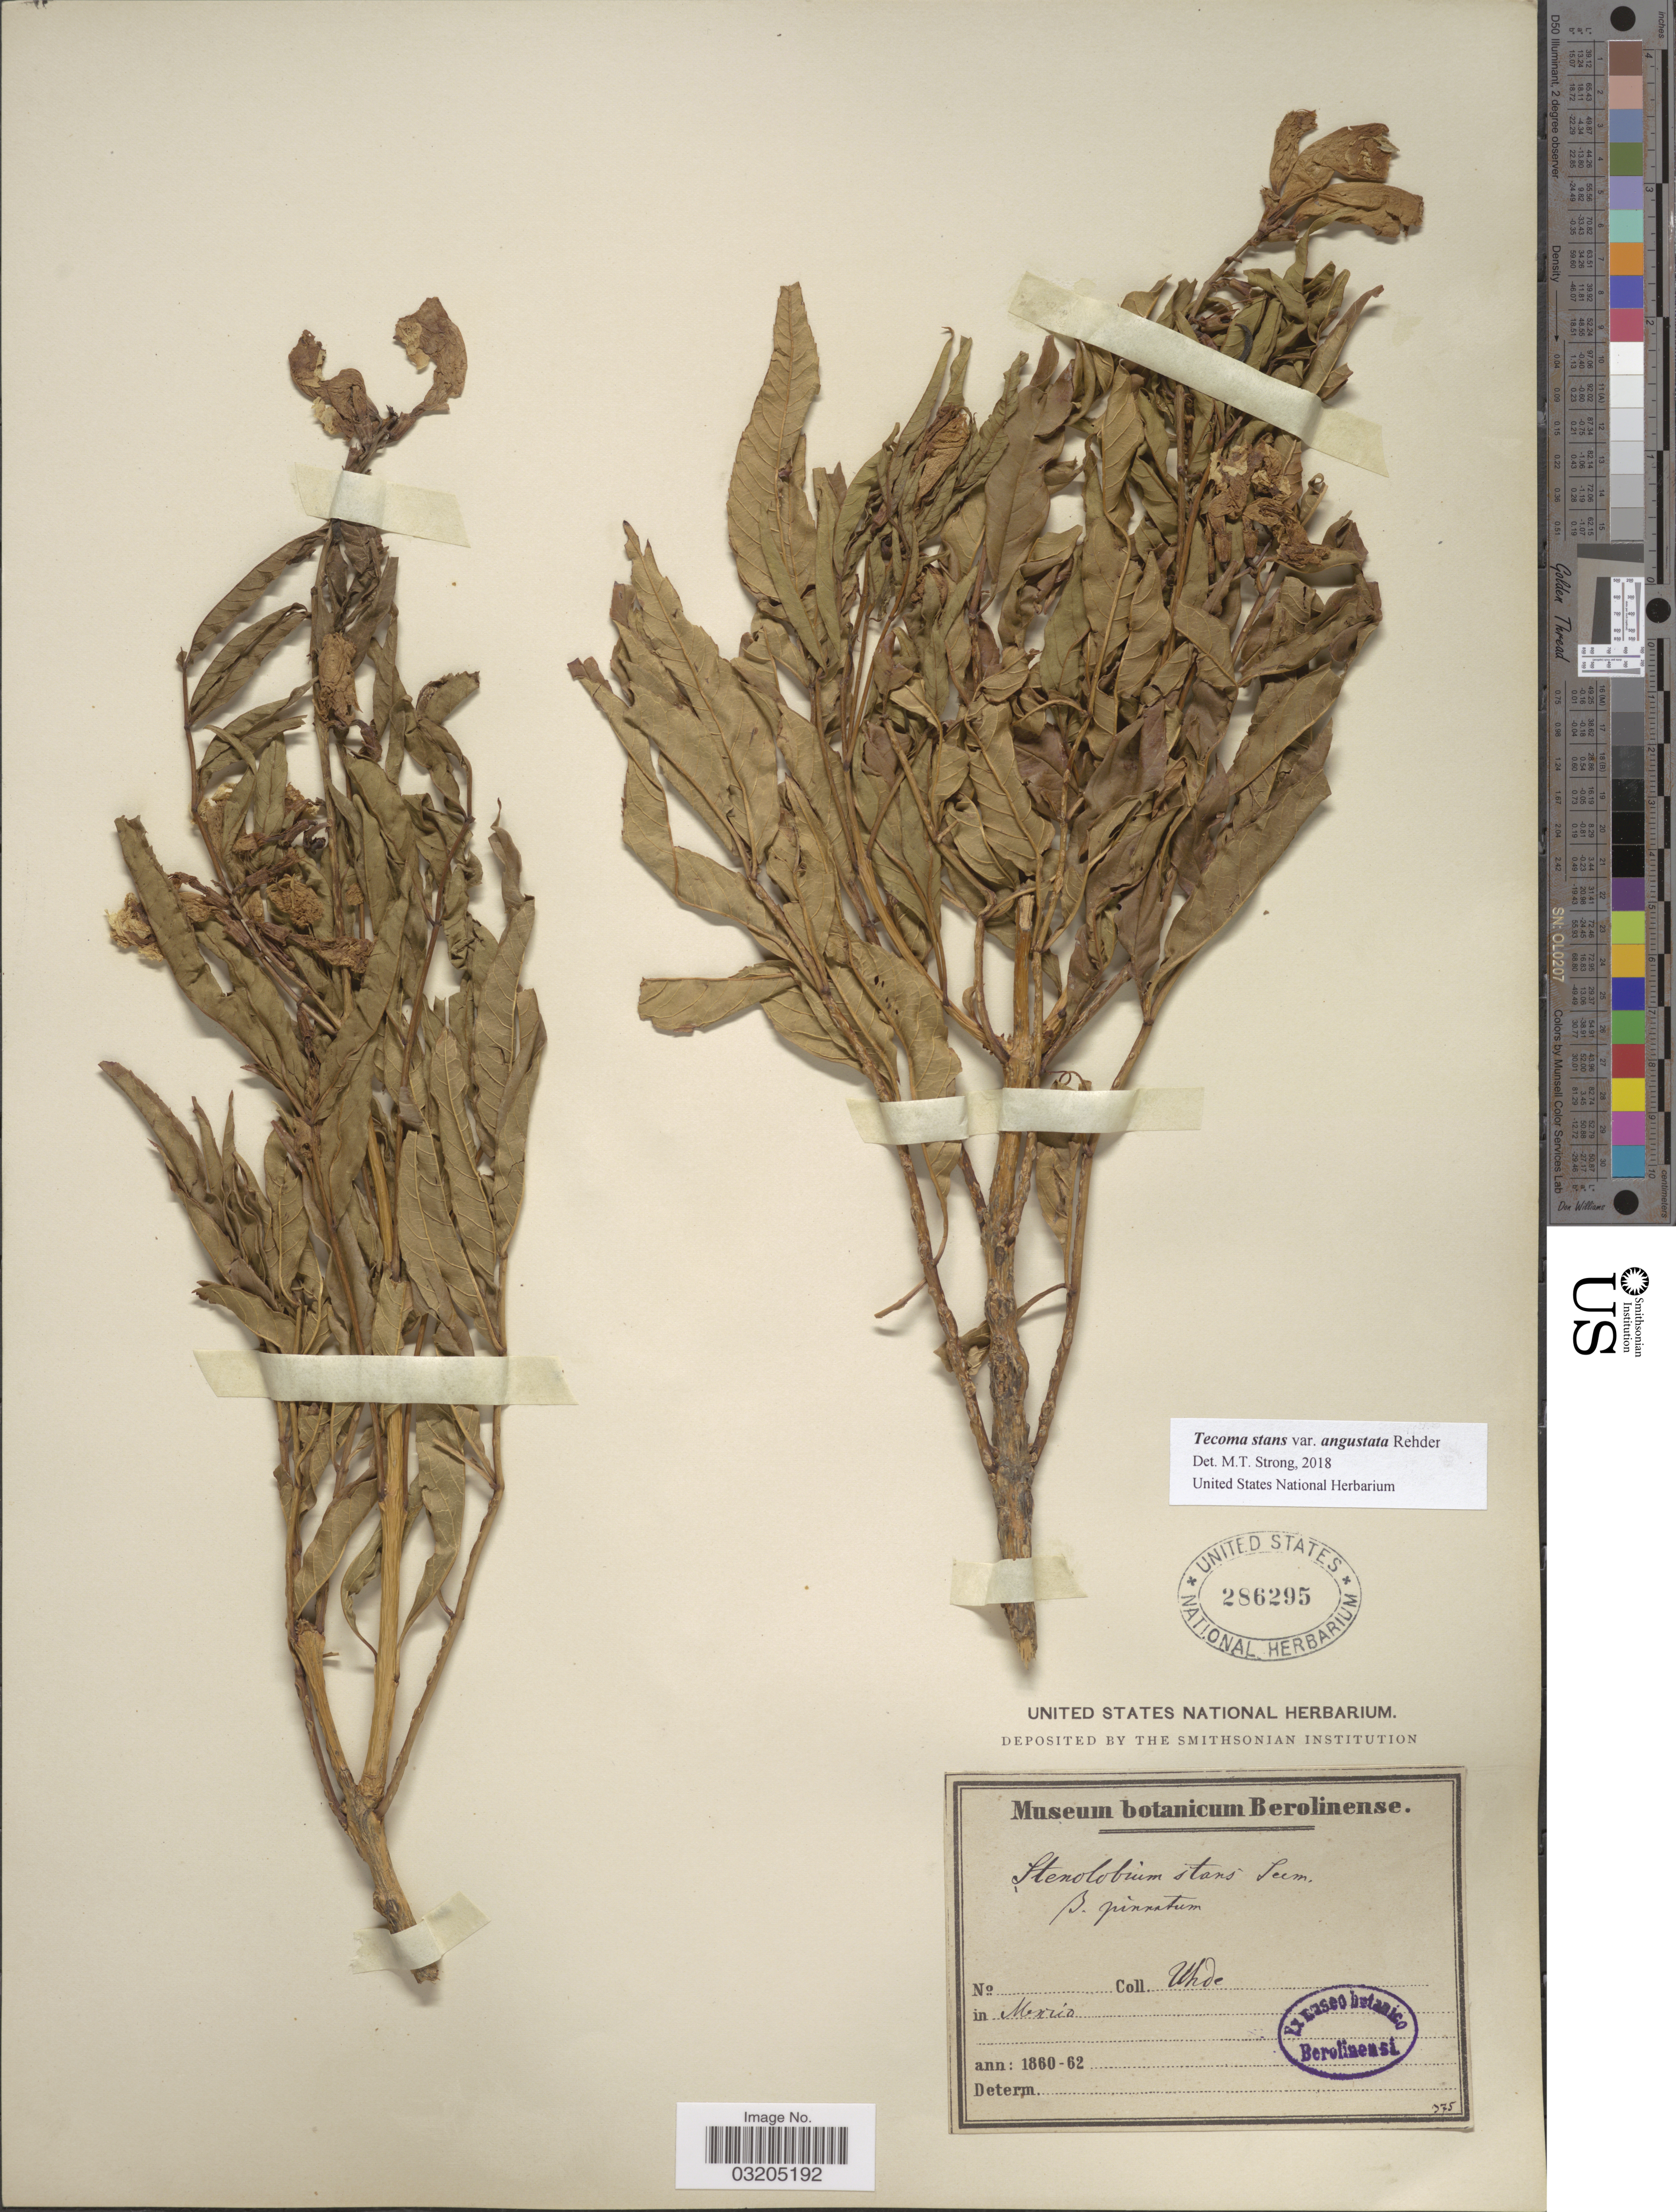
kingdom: Plantae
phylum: Tracheophyta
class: Magnoliopsida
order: Lamiales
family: Bignoniaceae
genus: Tecoma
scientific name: Tecoma stans var. angustata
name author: Rehder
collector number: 375?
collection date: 1860/1862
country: Mexico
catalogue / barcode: US 286295